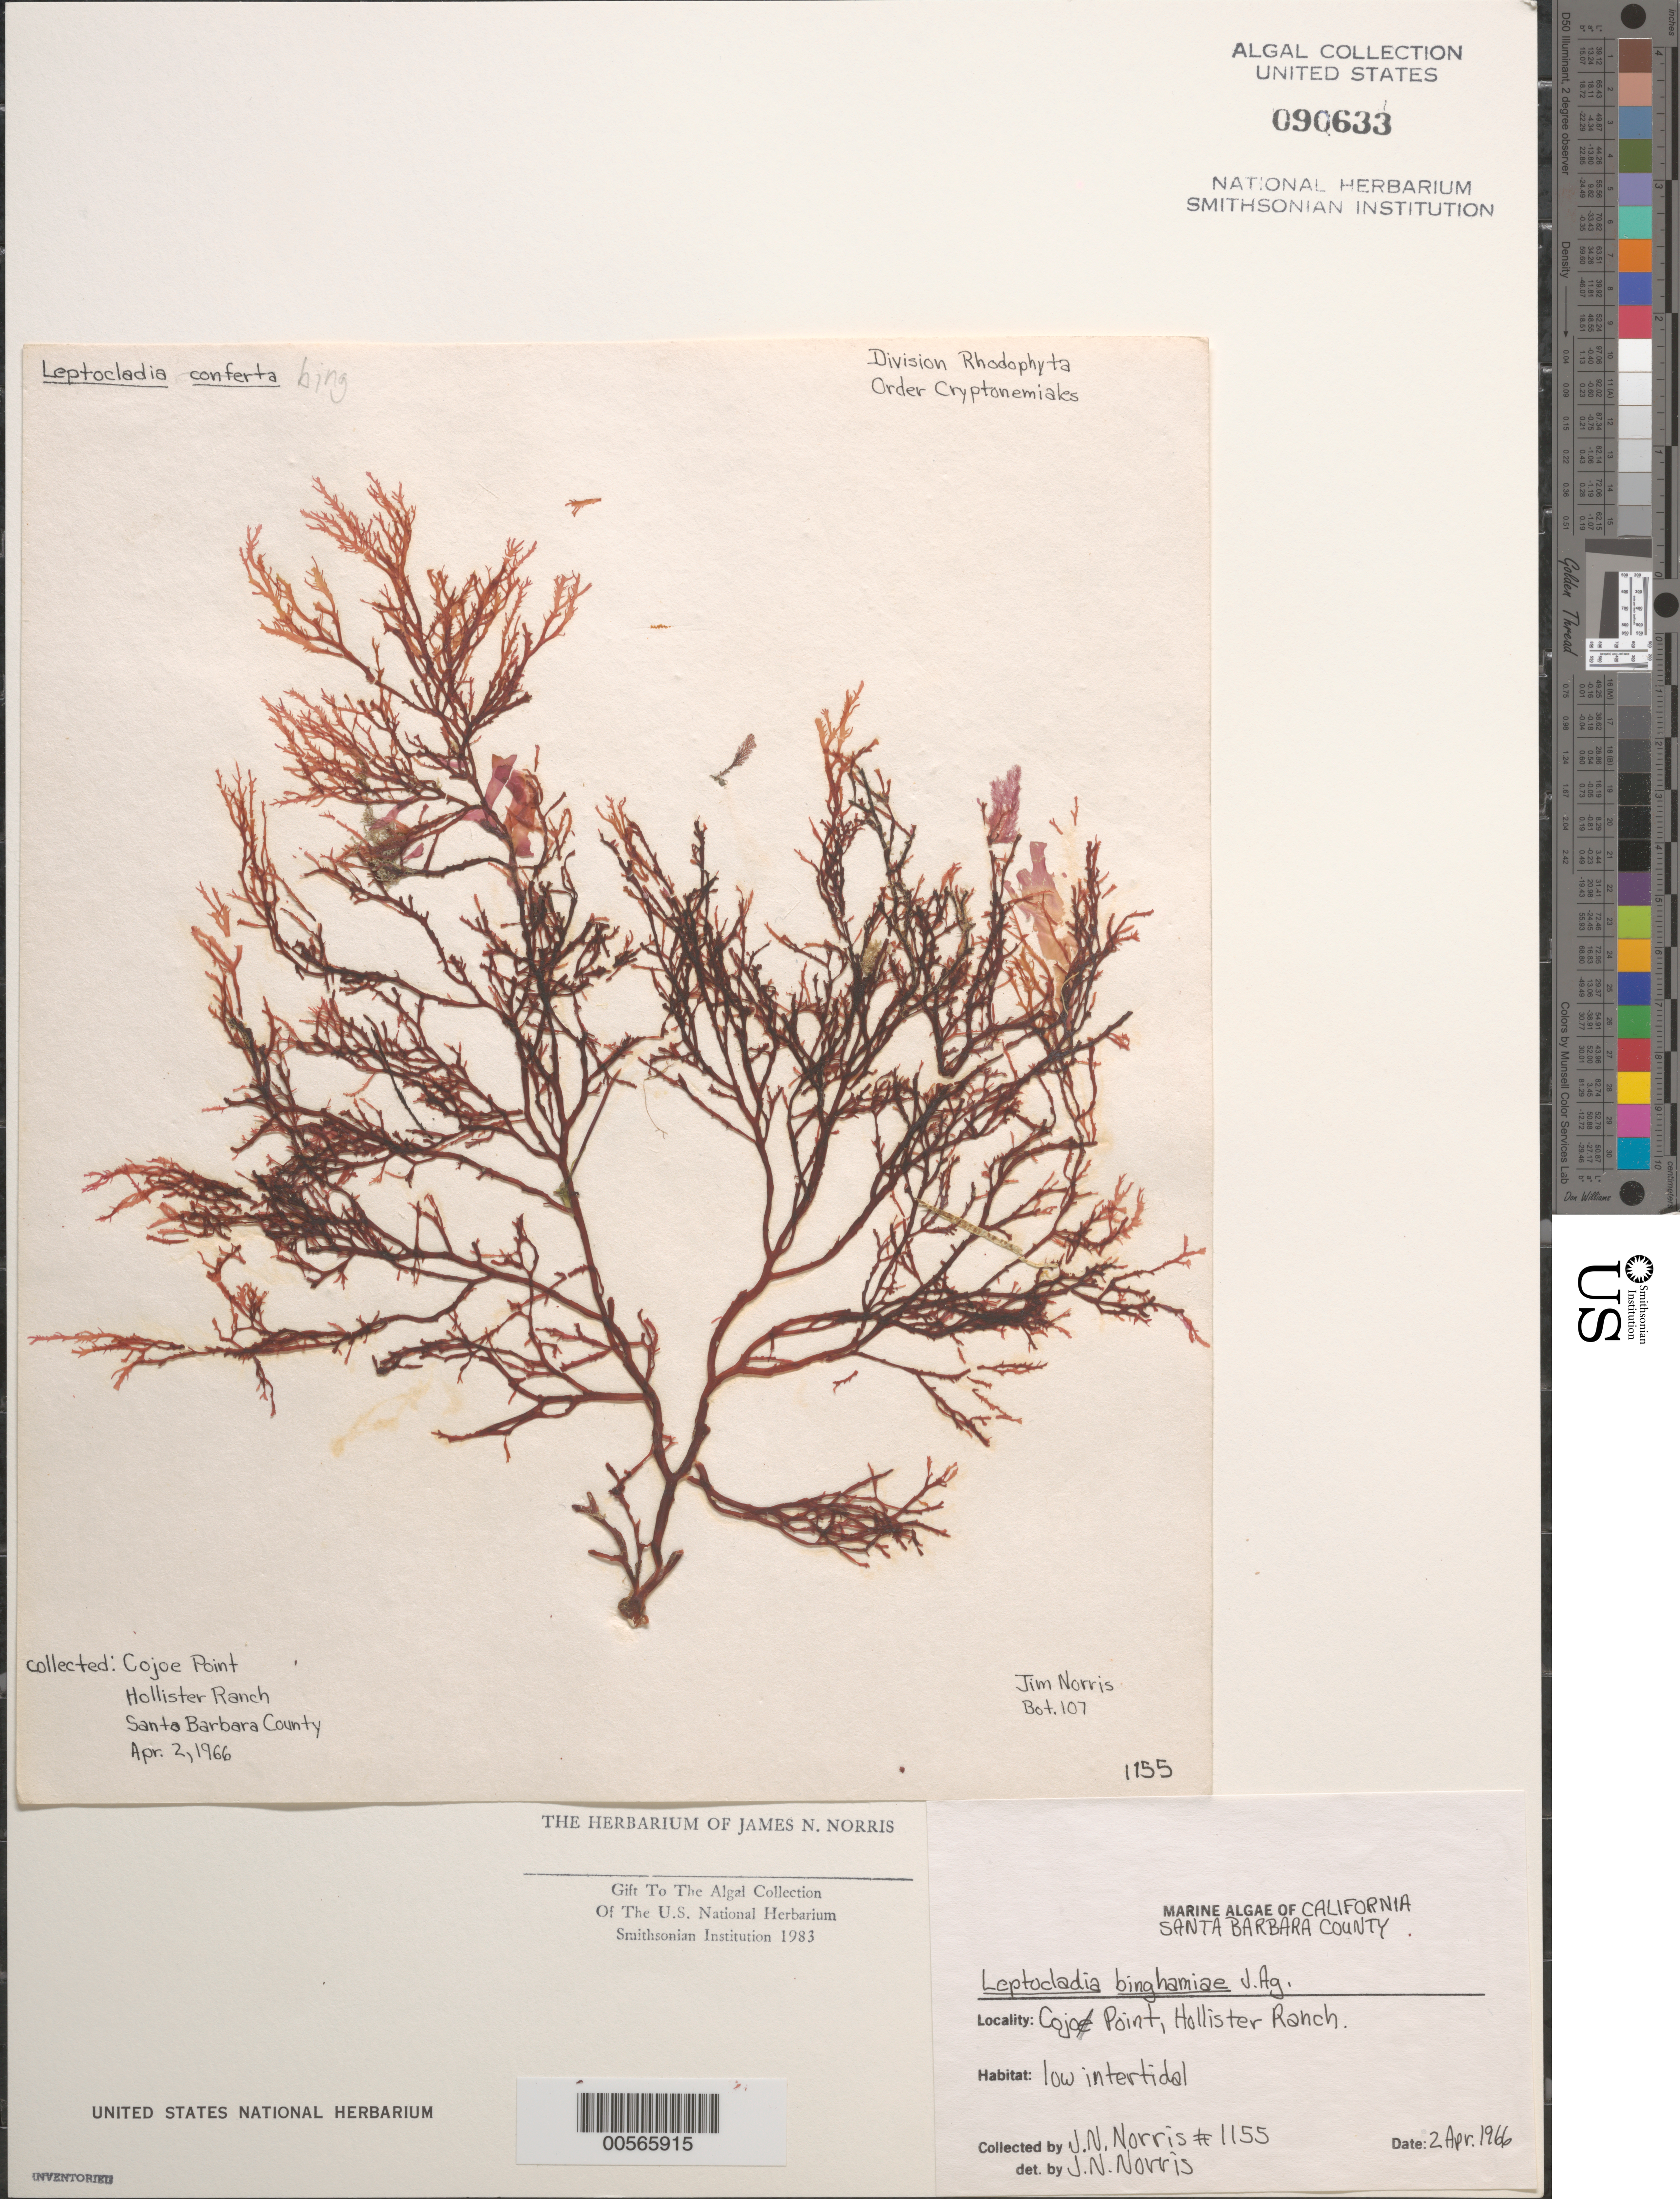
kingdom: Plantae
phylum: Rhodophyta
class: Florideophyceae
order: Gigartinales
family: Dumontiaceae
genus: Leptocladia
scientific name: Leptocladia binghamiae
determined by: Norris, James N.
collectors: J. N. Norris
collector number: JN-1155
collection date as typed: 02 Apr 1966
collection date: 1966-04-02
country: United States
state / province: California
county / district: Santa Barbara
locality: Cojo Point, Hollister Ranch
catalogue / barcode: US 90633